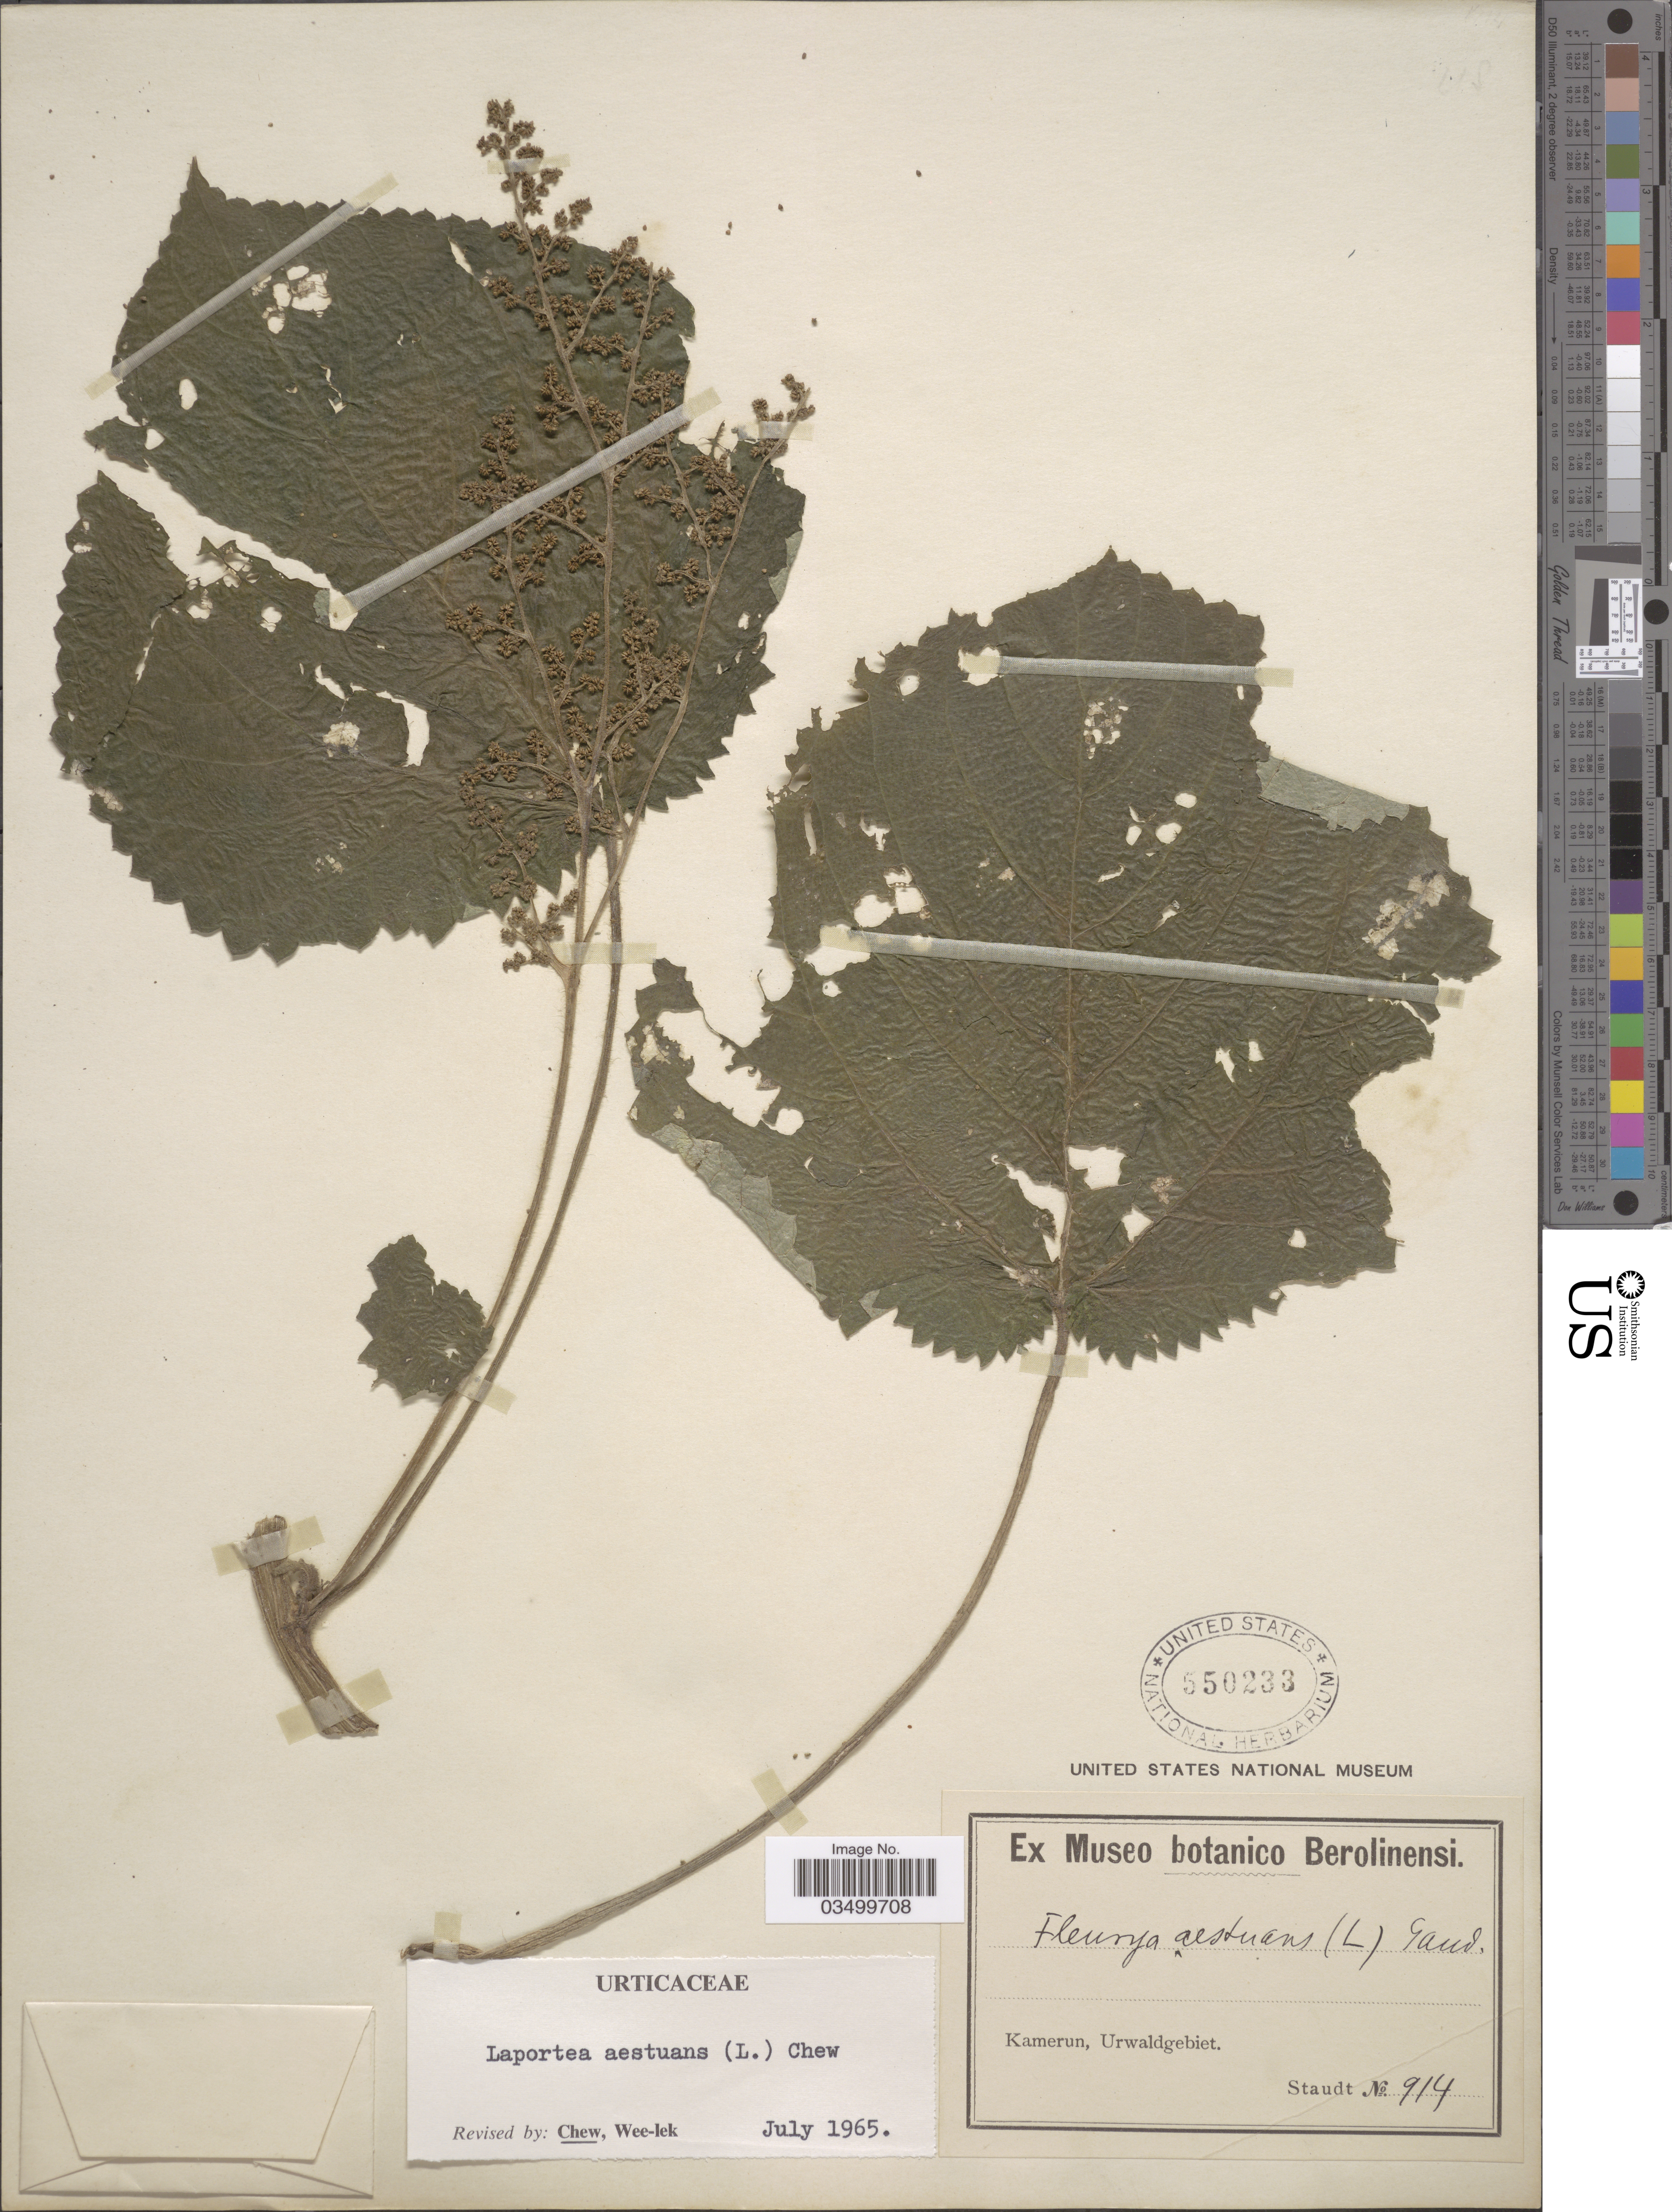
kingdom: Plantae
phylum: Tracheophyta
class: Magnoliopsida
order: Rosales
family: Urticaceae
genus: Laportea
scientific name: Laportea aestuans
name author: (L.) Chew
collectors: -. Staudt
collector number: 914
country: Cameroon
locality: Kamerun, Urwaldgebiet.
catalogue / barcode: US 550233